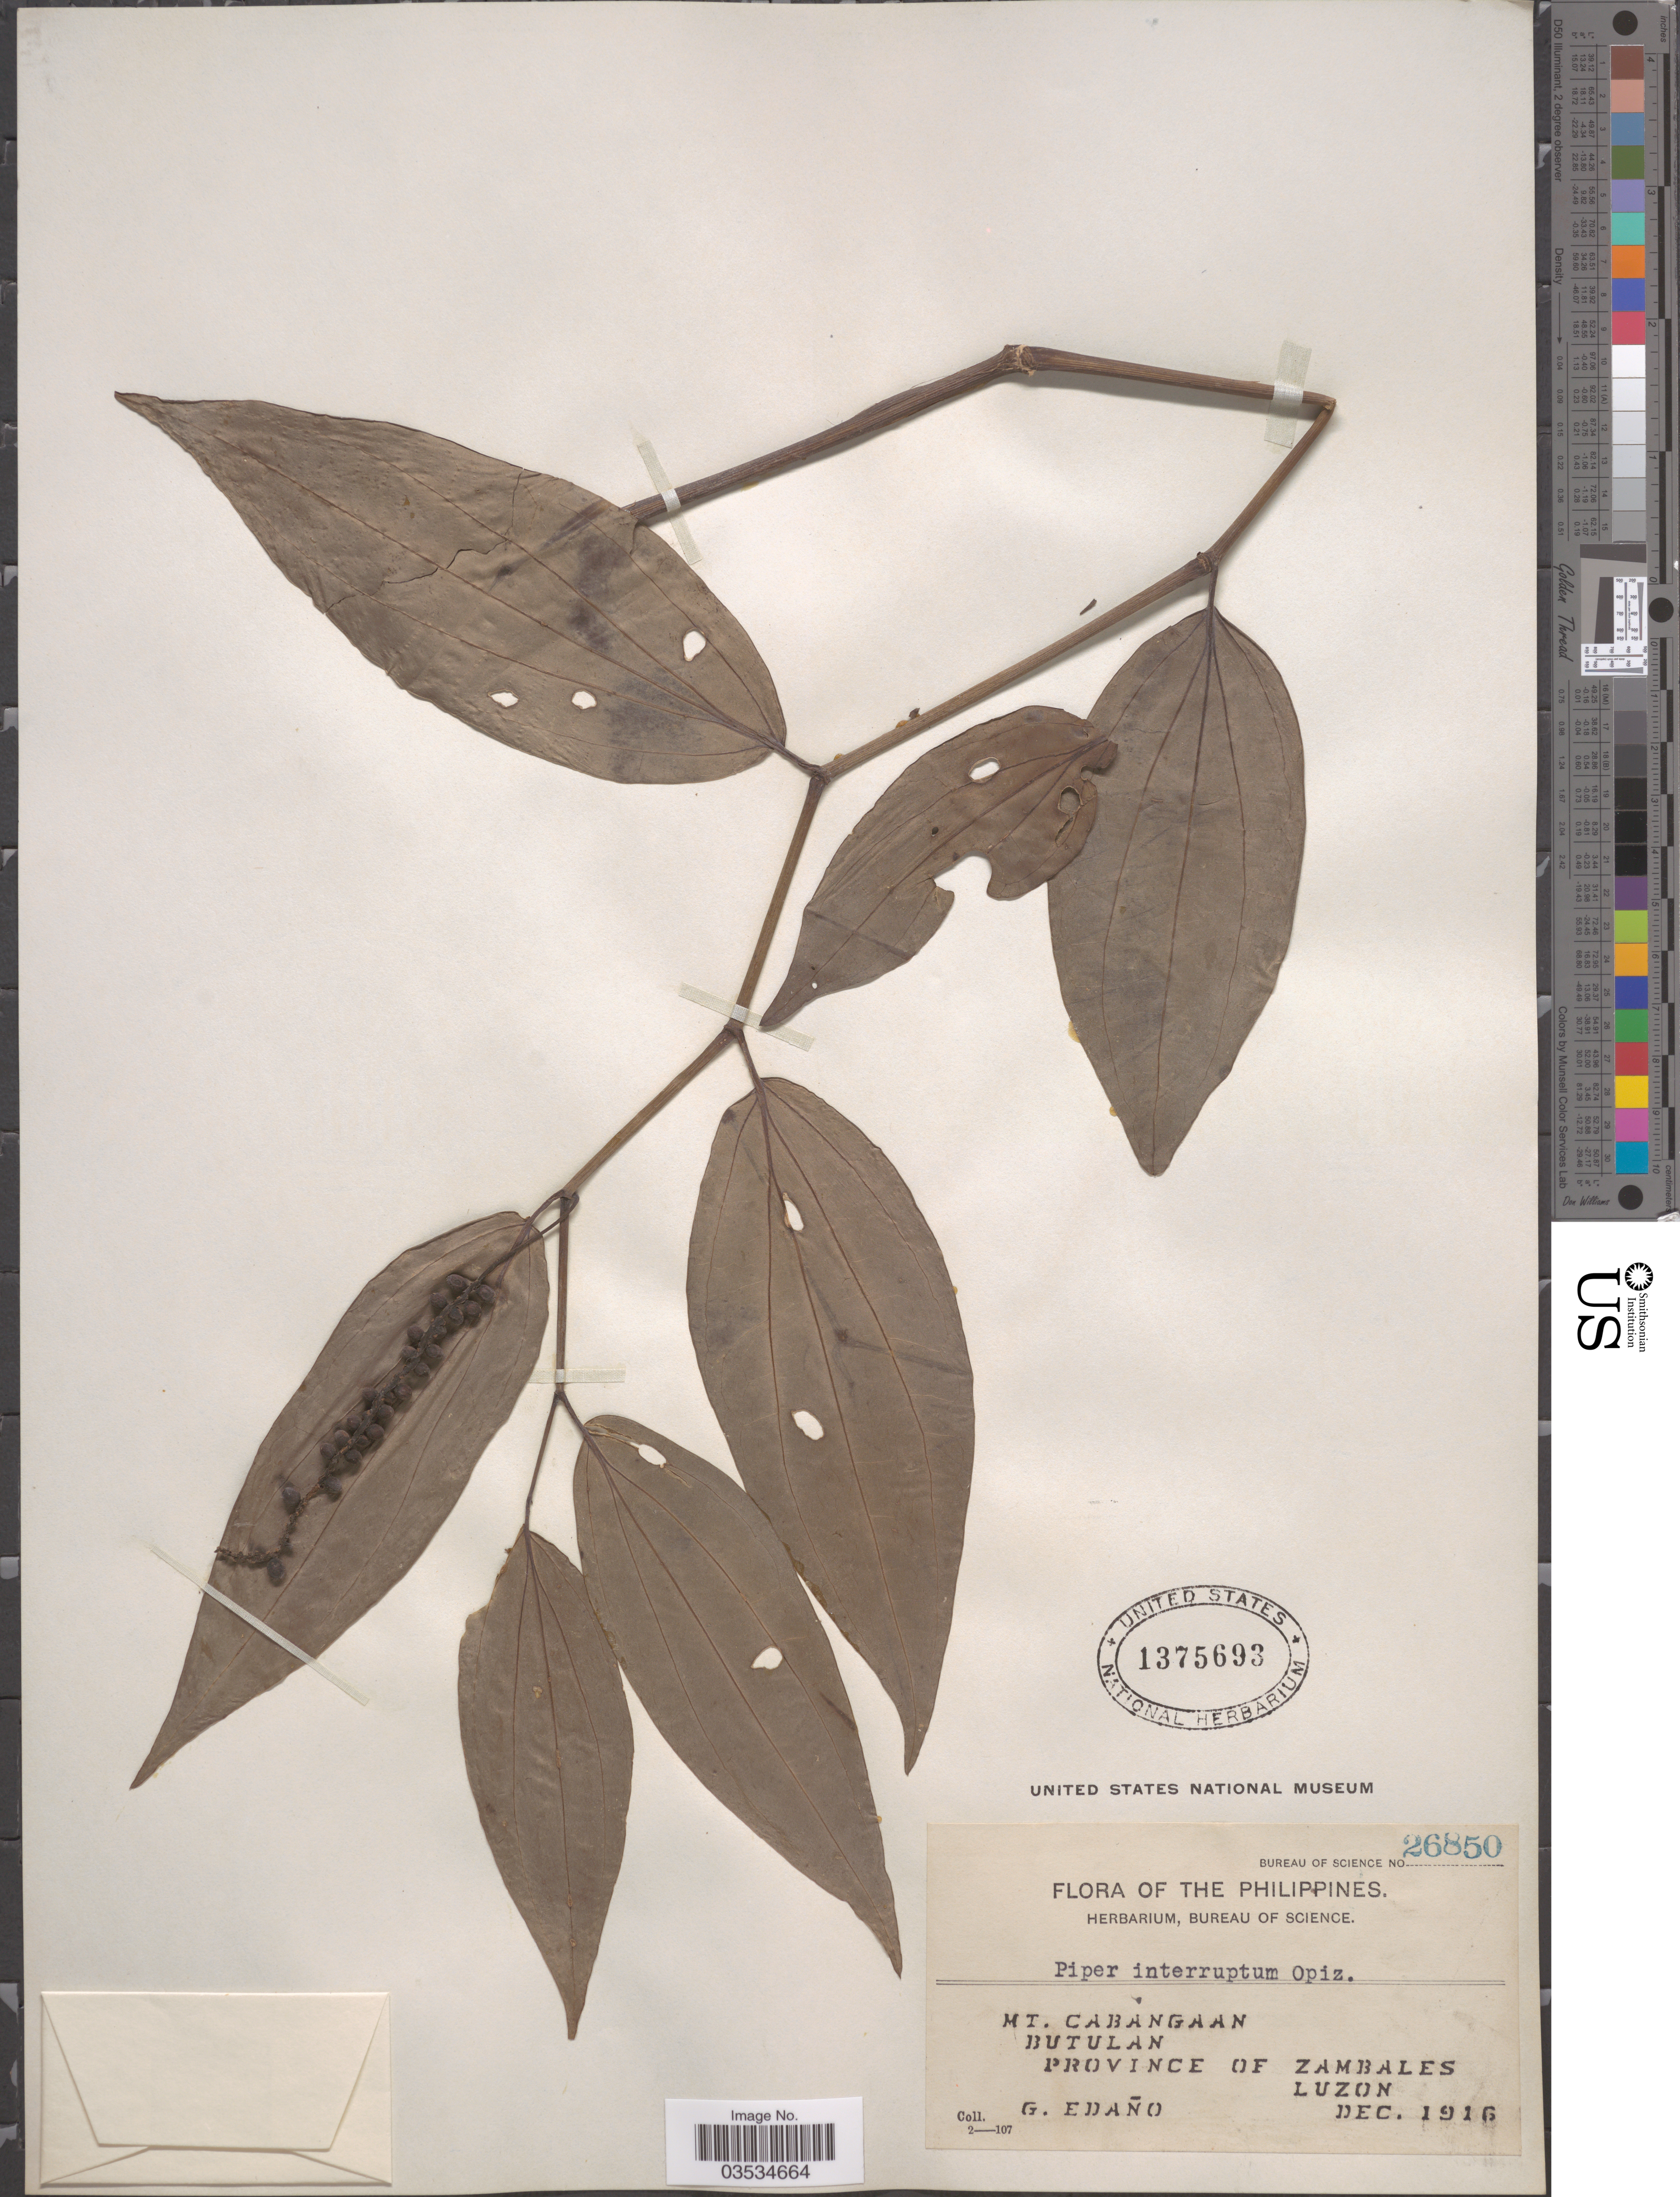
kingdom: Plantae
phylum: Tracheophyta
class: Magnoliopsida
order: Piperales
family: Piperaceae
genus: Piper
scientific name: Piper interruptum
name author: Opiz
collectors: G. Edaño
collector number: Bureau of Science 26850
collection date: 1916-12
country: Philippines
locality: Mt. Cabangaan. Butulan. Province of Zambales. Luzon.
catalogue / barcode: US 1375693